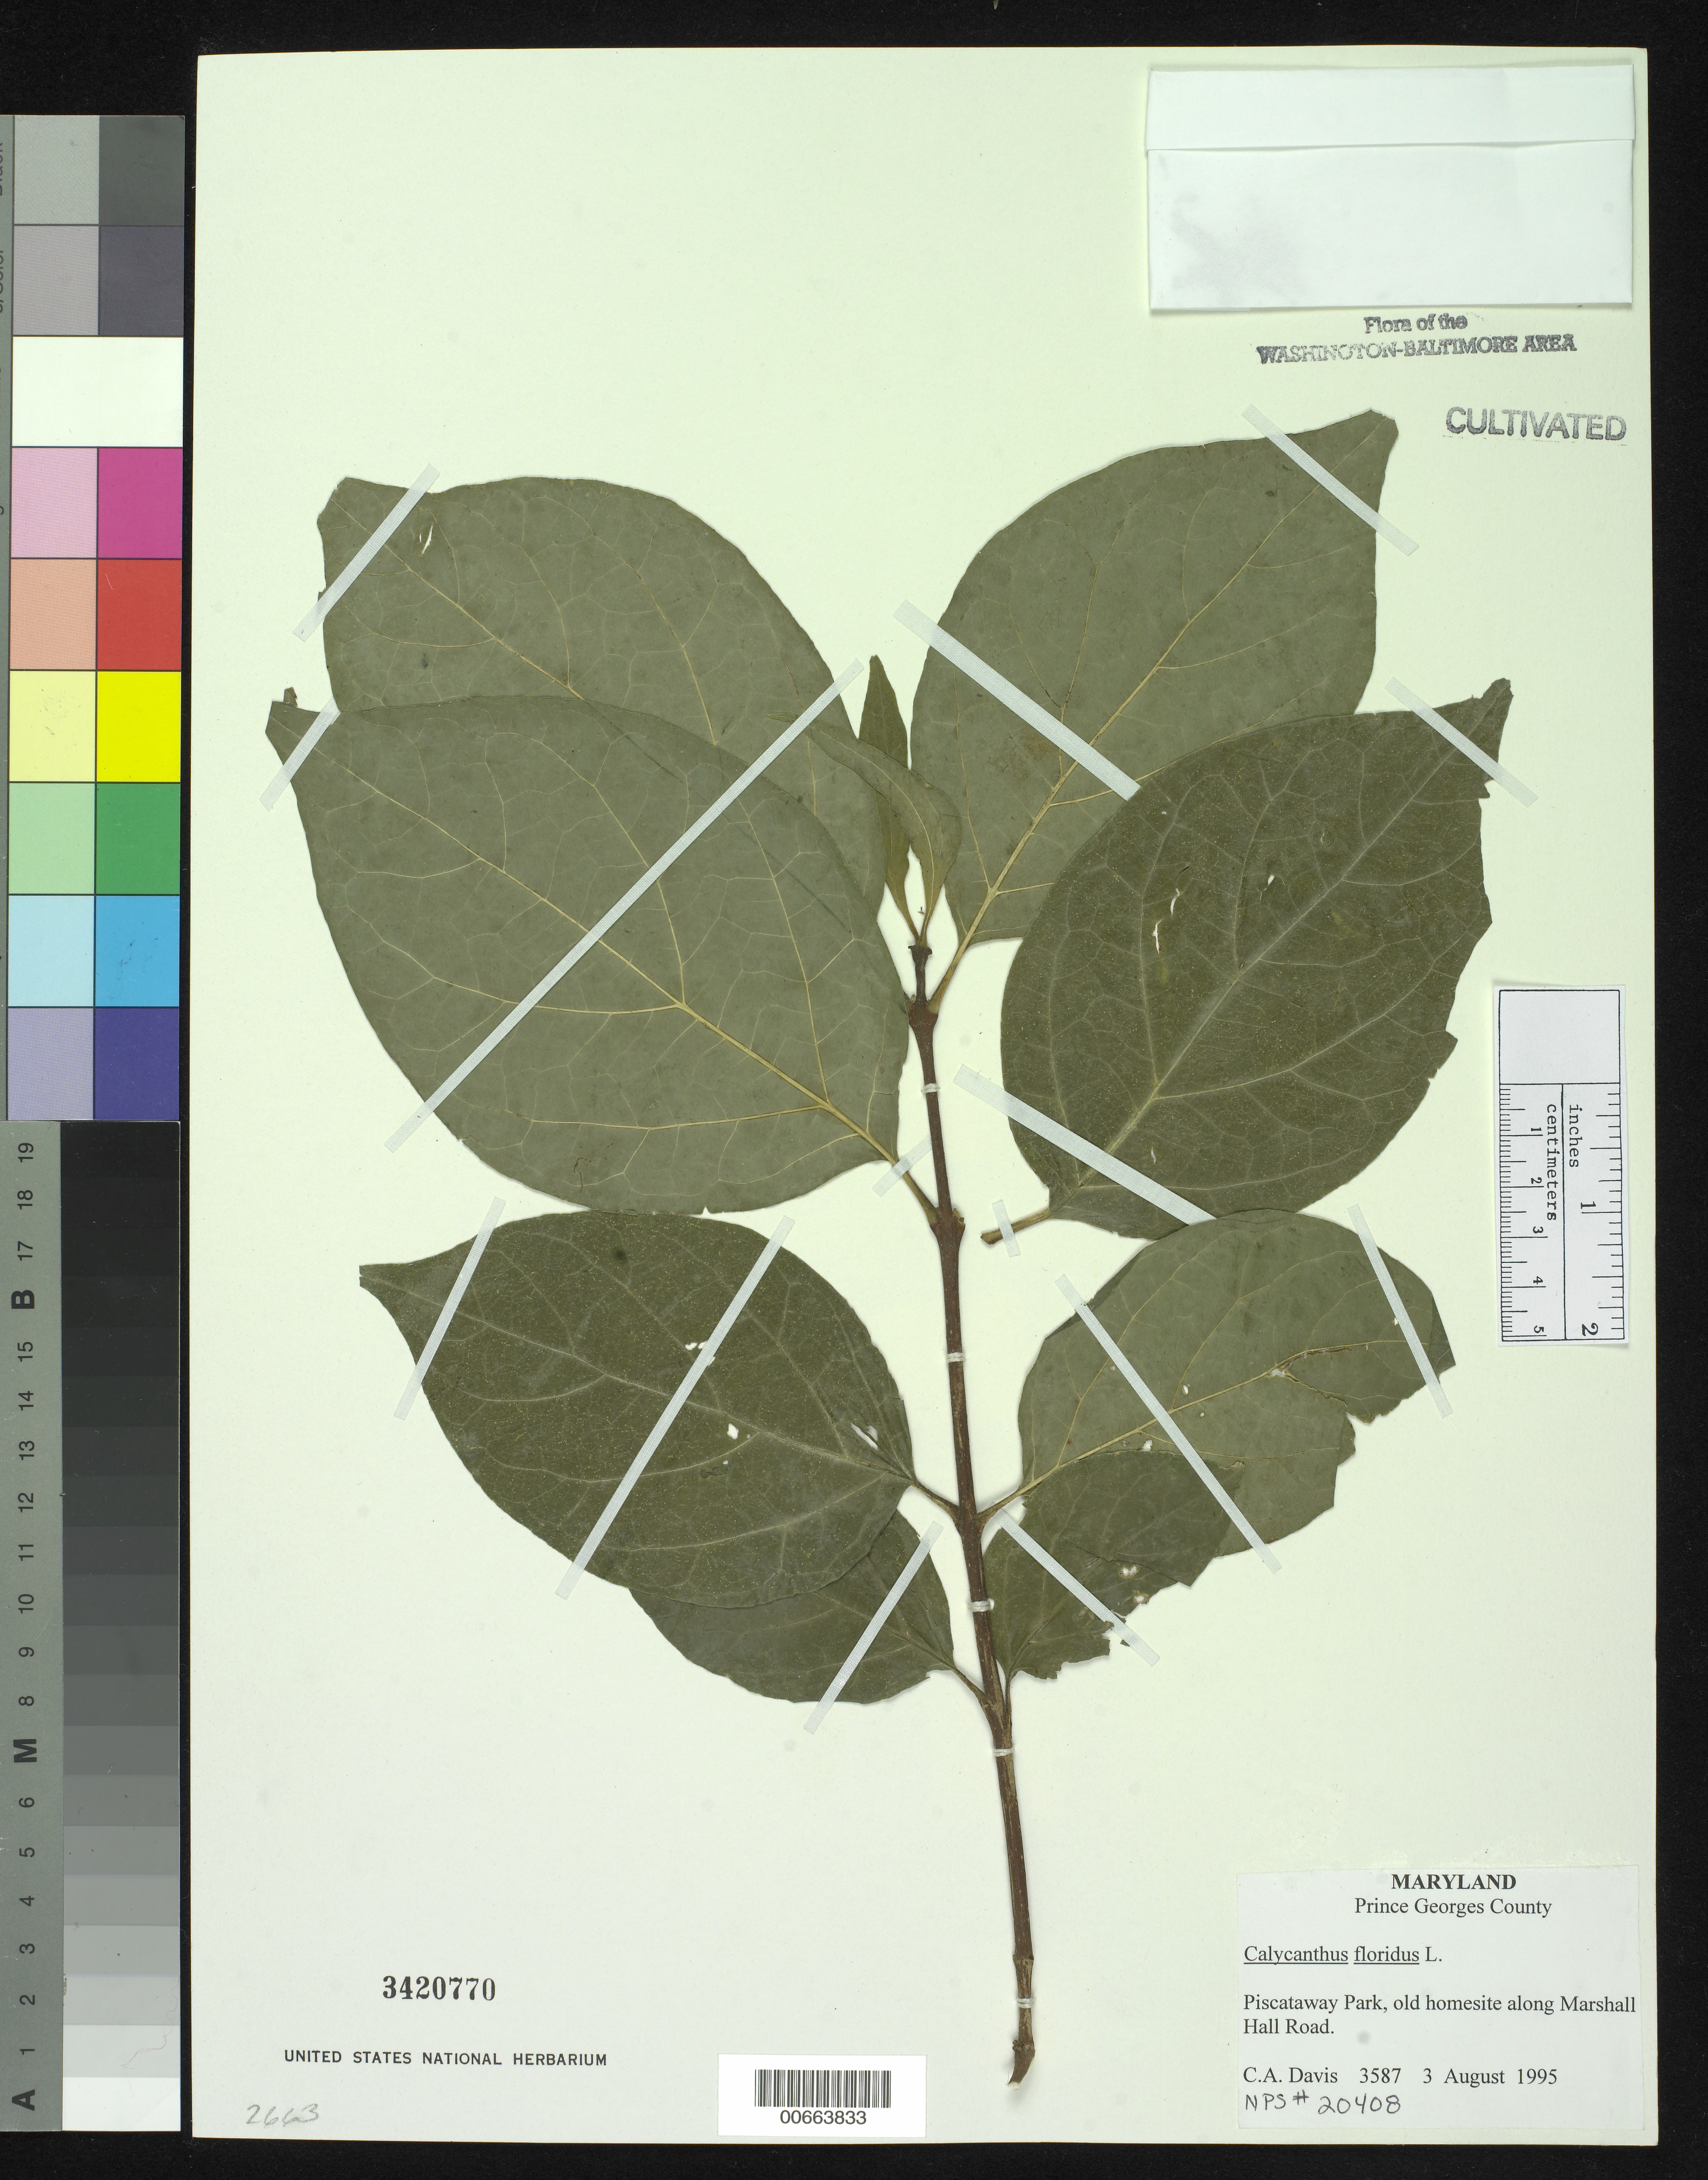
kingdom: Plantae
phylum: Tracheophyta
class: Magnoliopsida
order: Laurales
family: Calycanthaceae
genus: Calycanthus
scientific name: Calycanthus floridus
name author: L.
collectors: C. Davis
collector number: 3587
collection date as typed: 03 Aug 1995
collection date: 1995-08-03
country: United States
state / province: Maryland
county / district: Prince George's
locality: Piscataway Park, Marshall Hall Road, old homesite.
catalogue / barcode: US 3420770